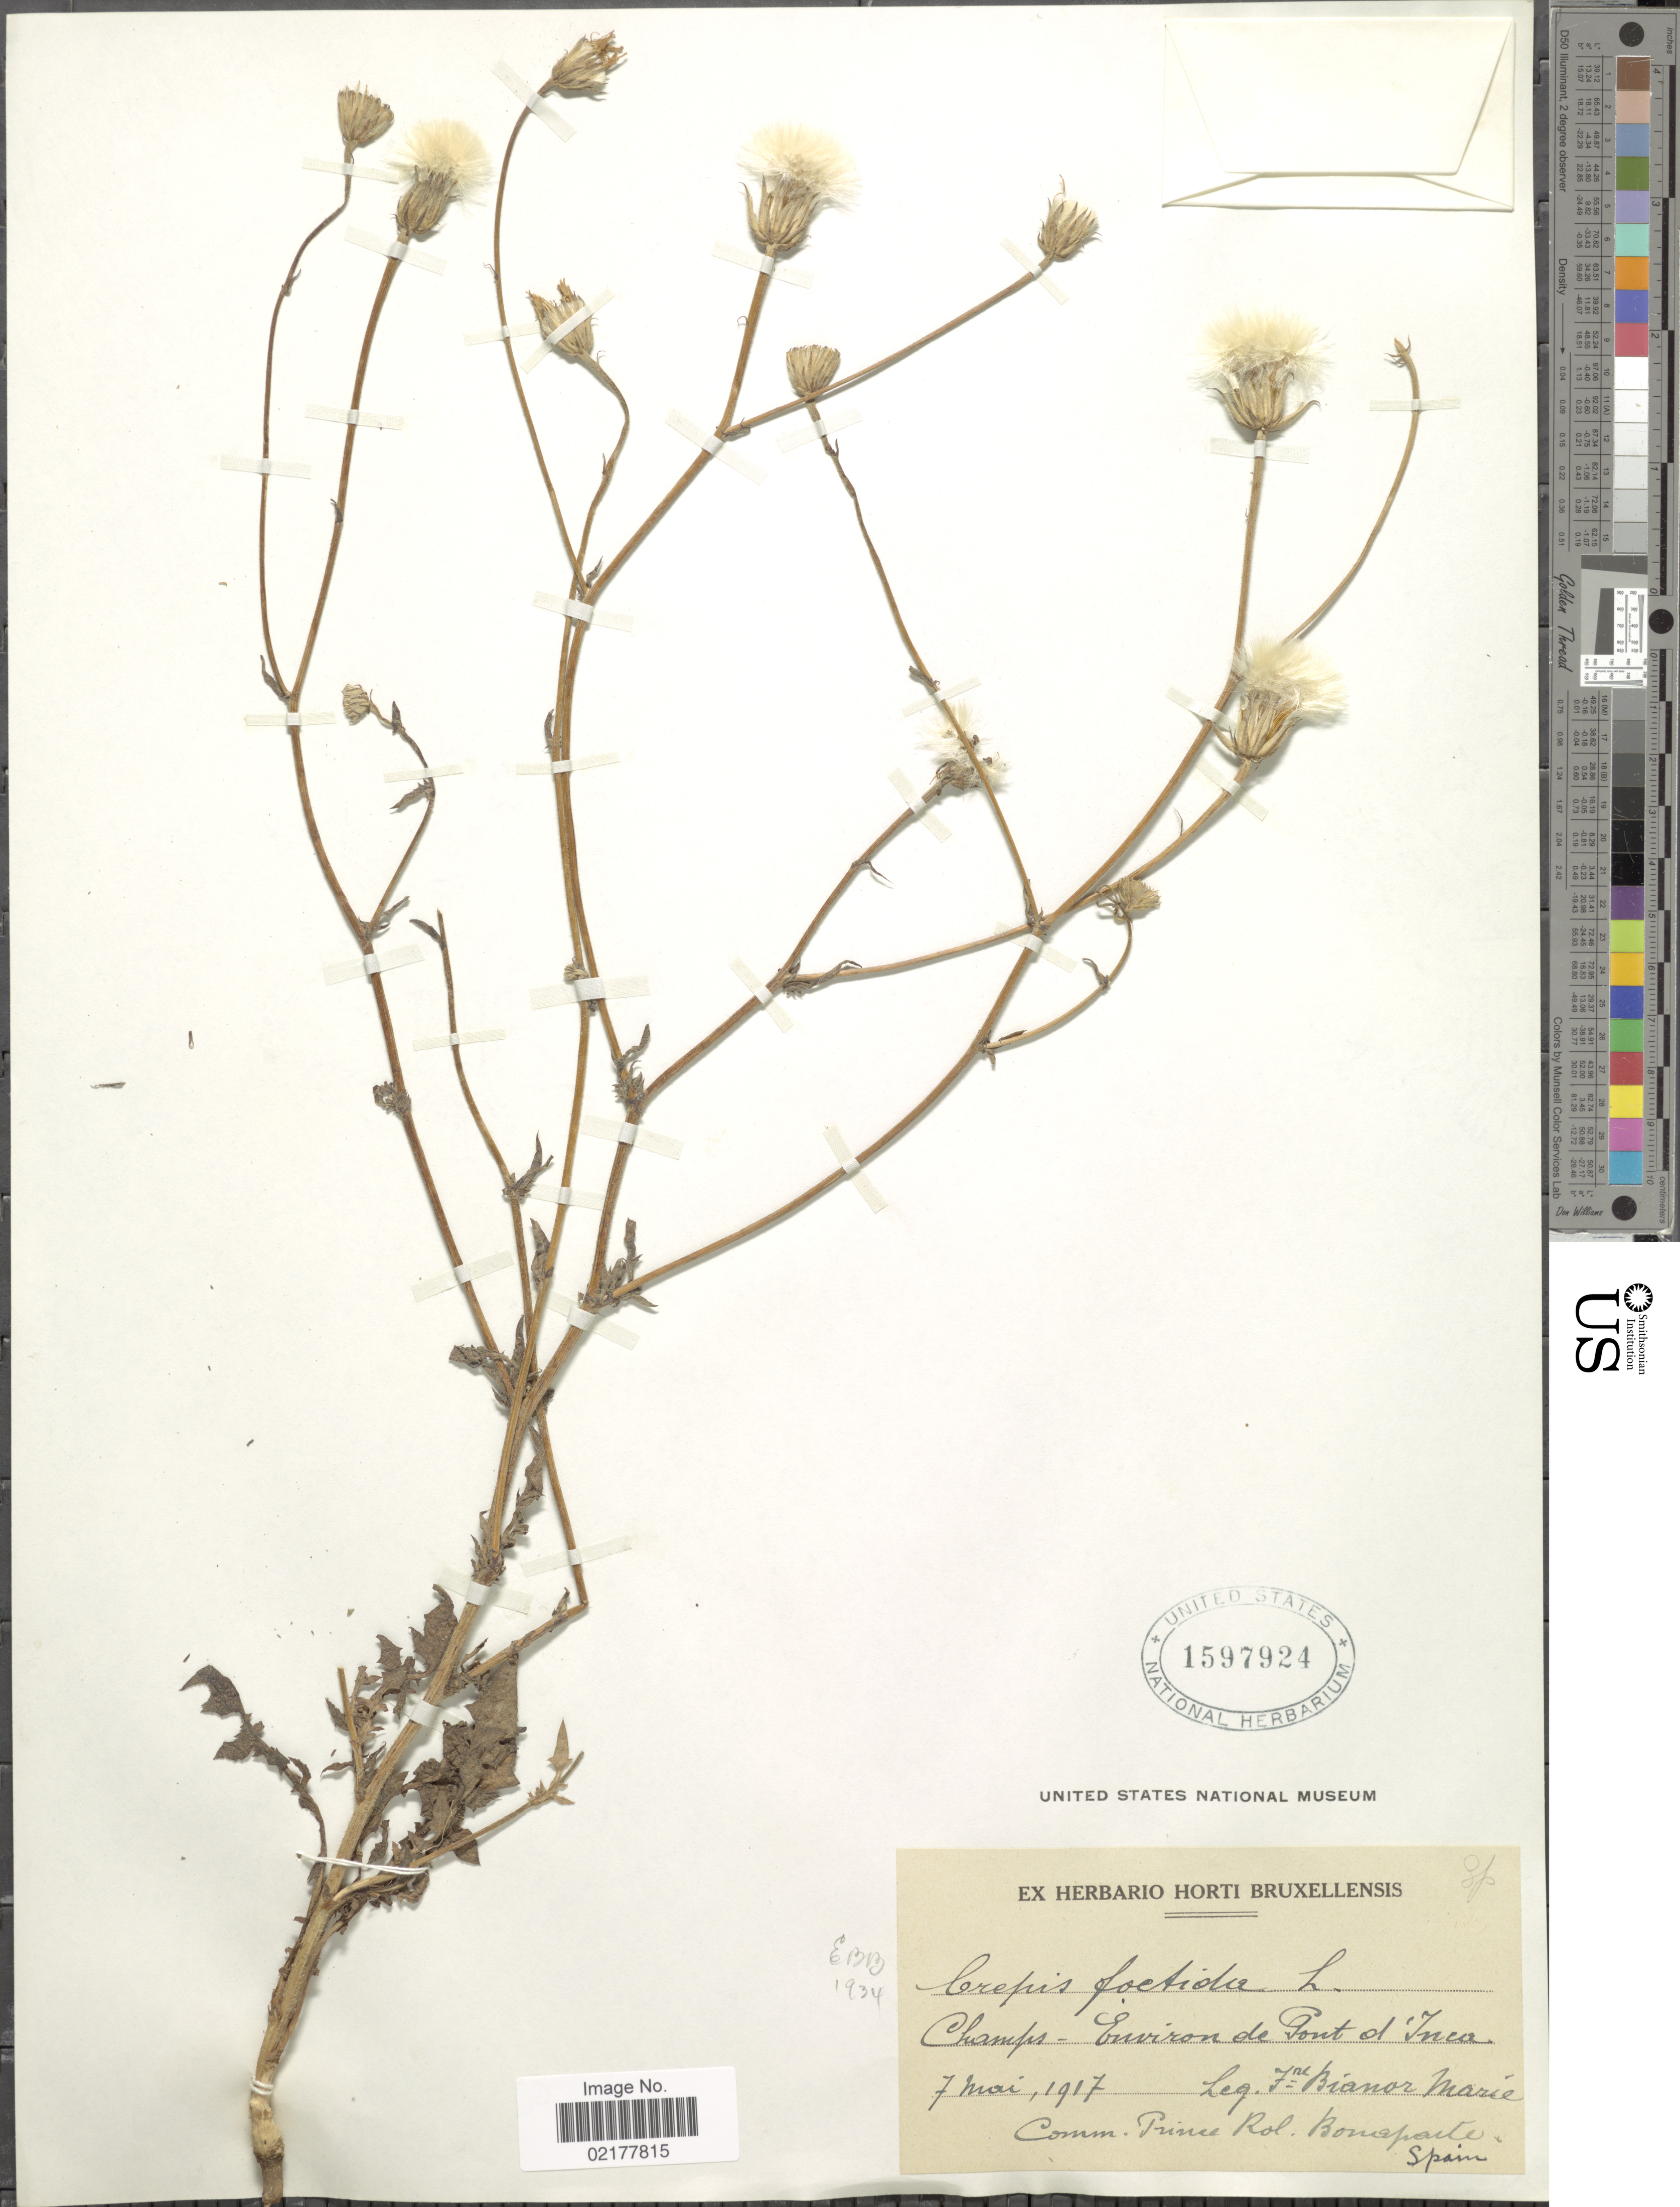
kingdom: Plantae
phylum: Tracheophyta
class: Magnoliopsida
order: Asterales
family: Asteraceae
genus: Crepis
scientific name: Crepis foetida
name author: L.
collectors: F. Bianor-Marie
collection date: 1917-05-07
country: Spain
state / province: Islas Baleares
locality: Environ de Pont d'Inca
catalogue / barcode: US 1597924